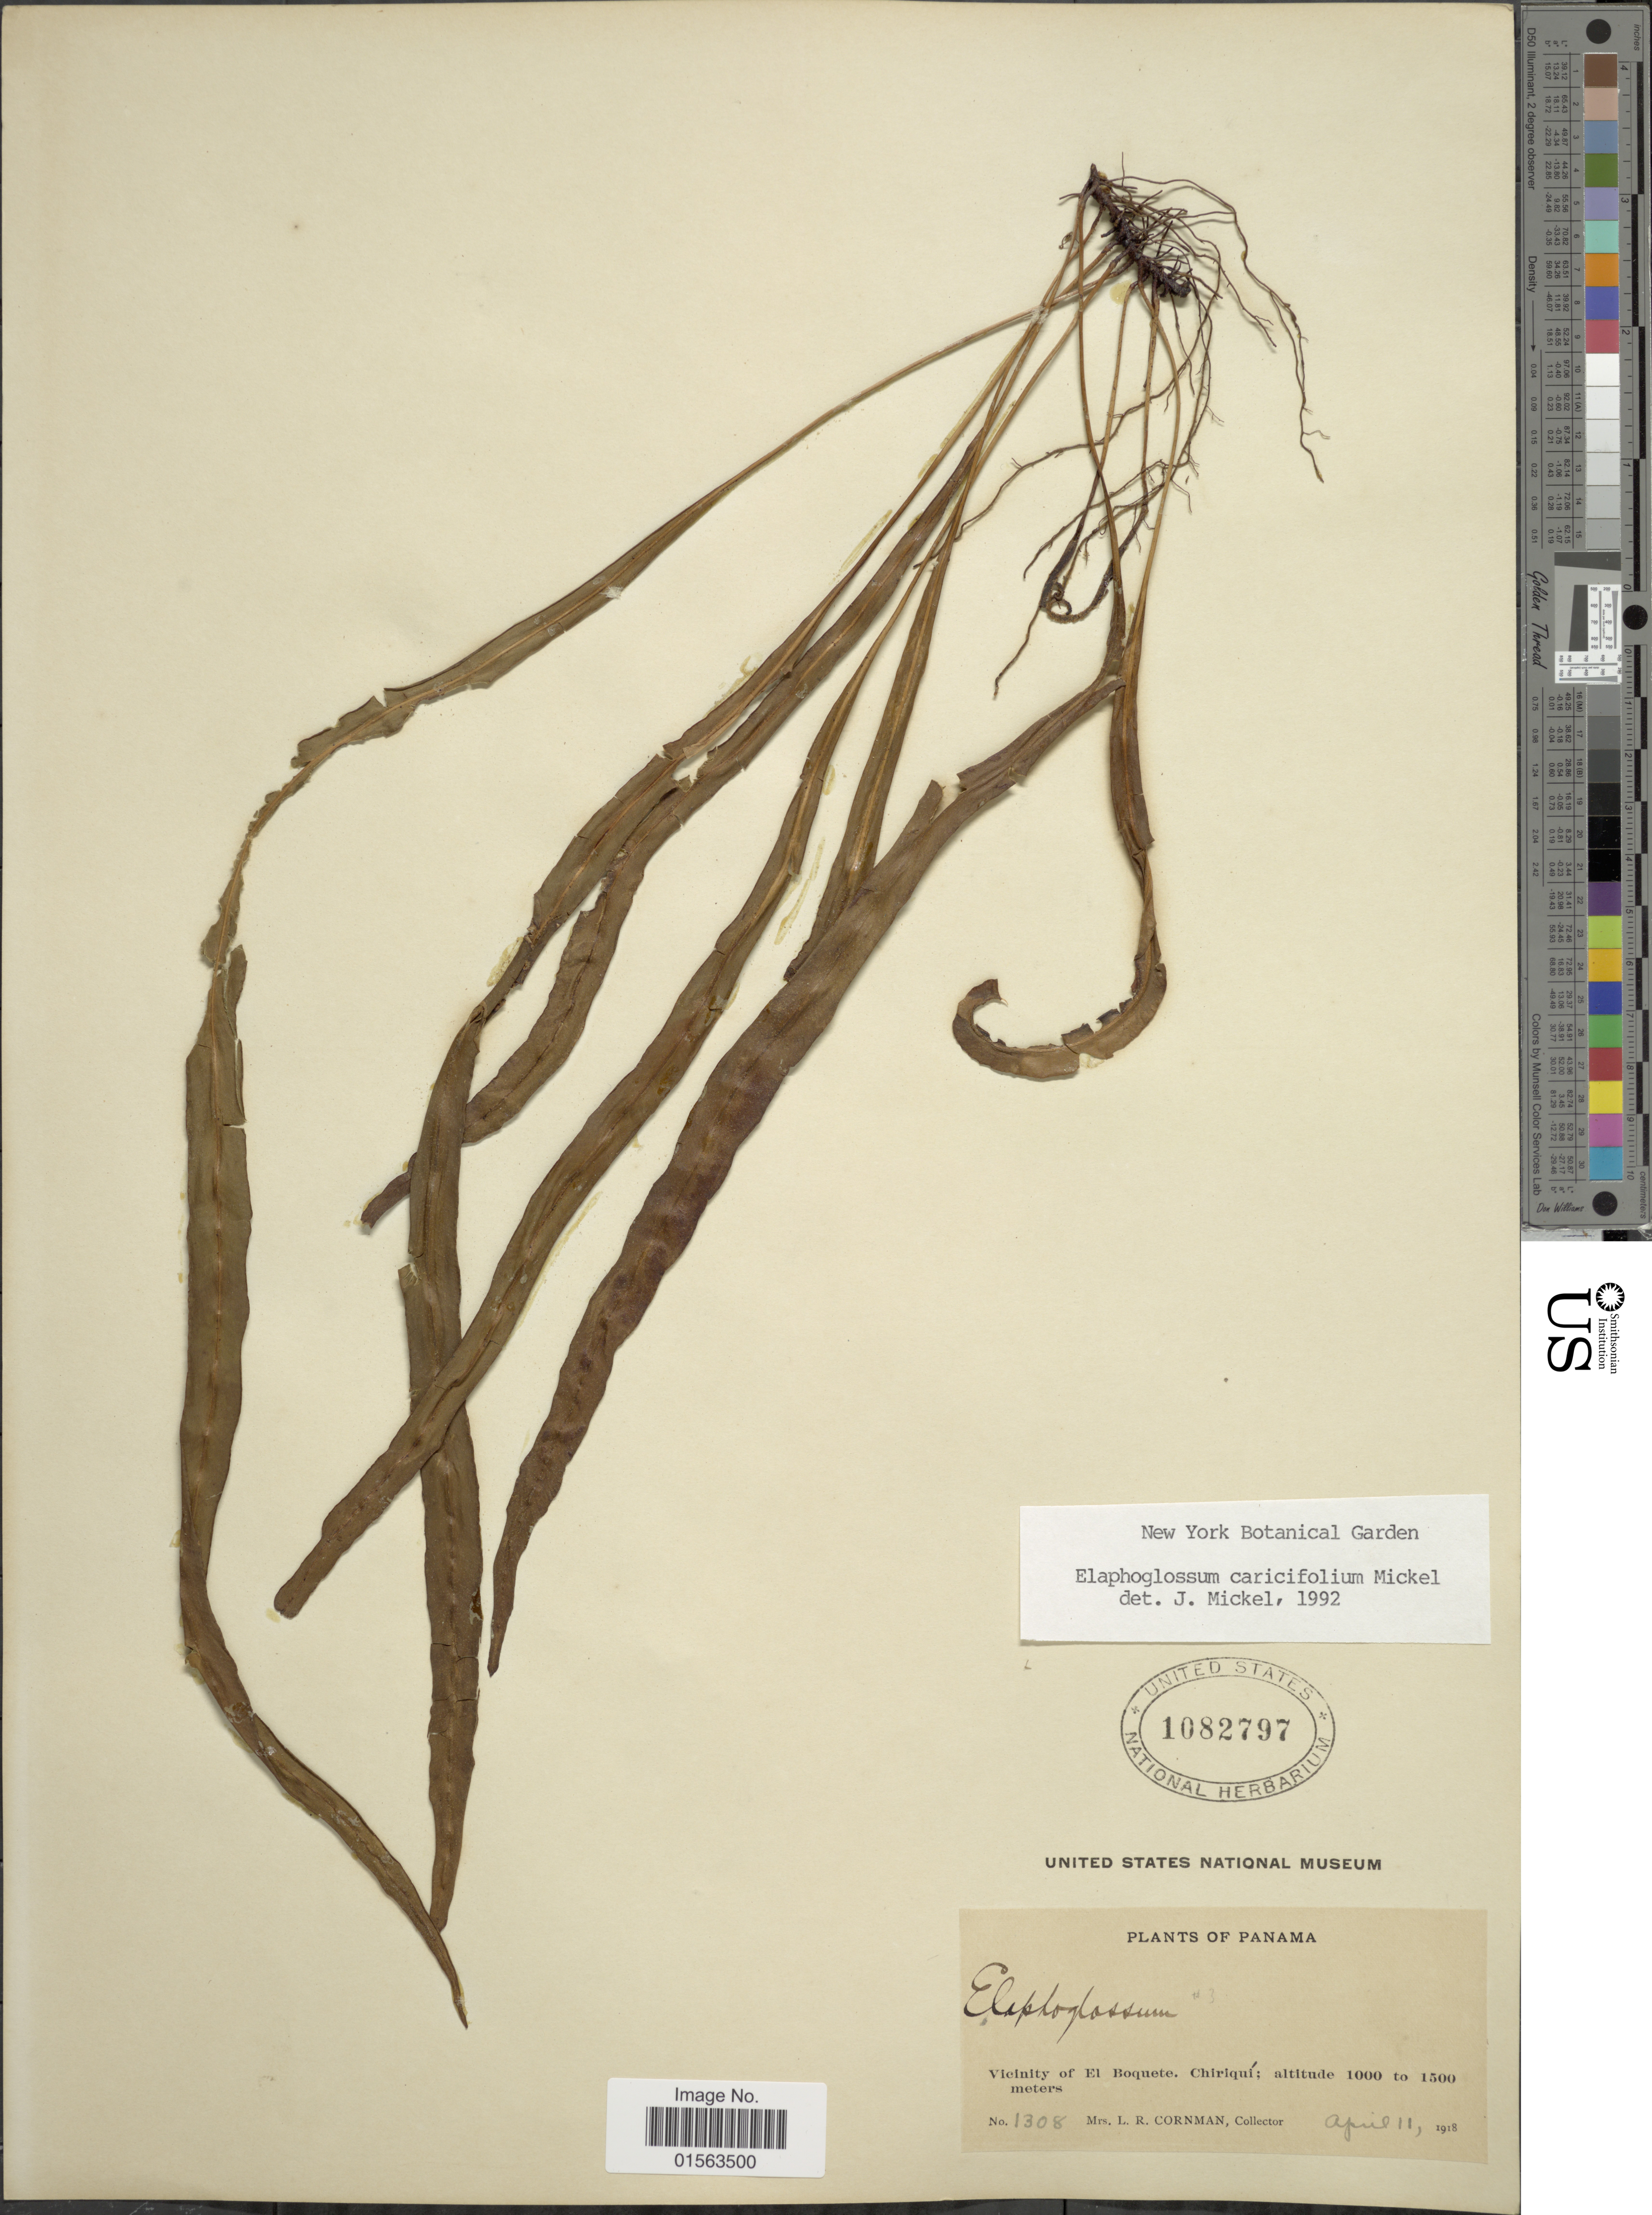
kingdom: Plantae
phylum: Tracheophyta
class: Polypodiopsida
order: Polypodiales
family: Dryopteridaceae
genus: Elaphoglossum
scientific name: Elaphoglossum caricifolium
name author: Mickel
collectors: L. Cornman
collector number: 1308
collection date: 1918-04-11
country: Panama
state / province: Chiriqui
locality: Vicinity of El Boquete, Chiriqui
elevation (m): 1000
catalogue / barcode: US 1082797